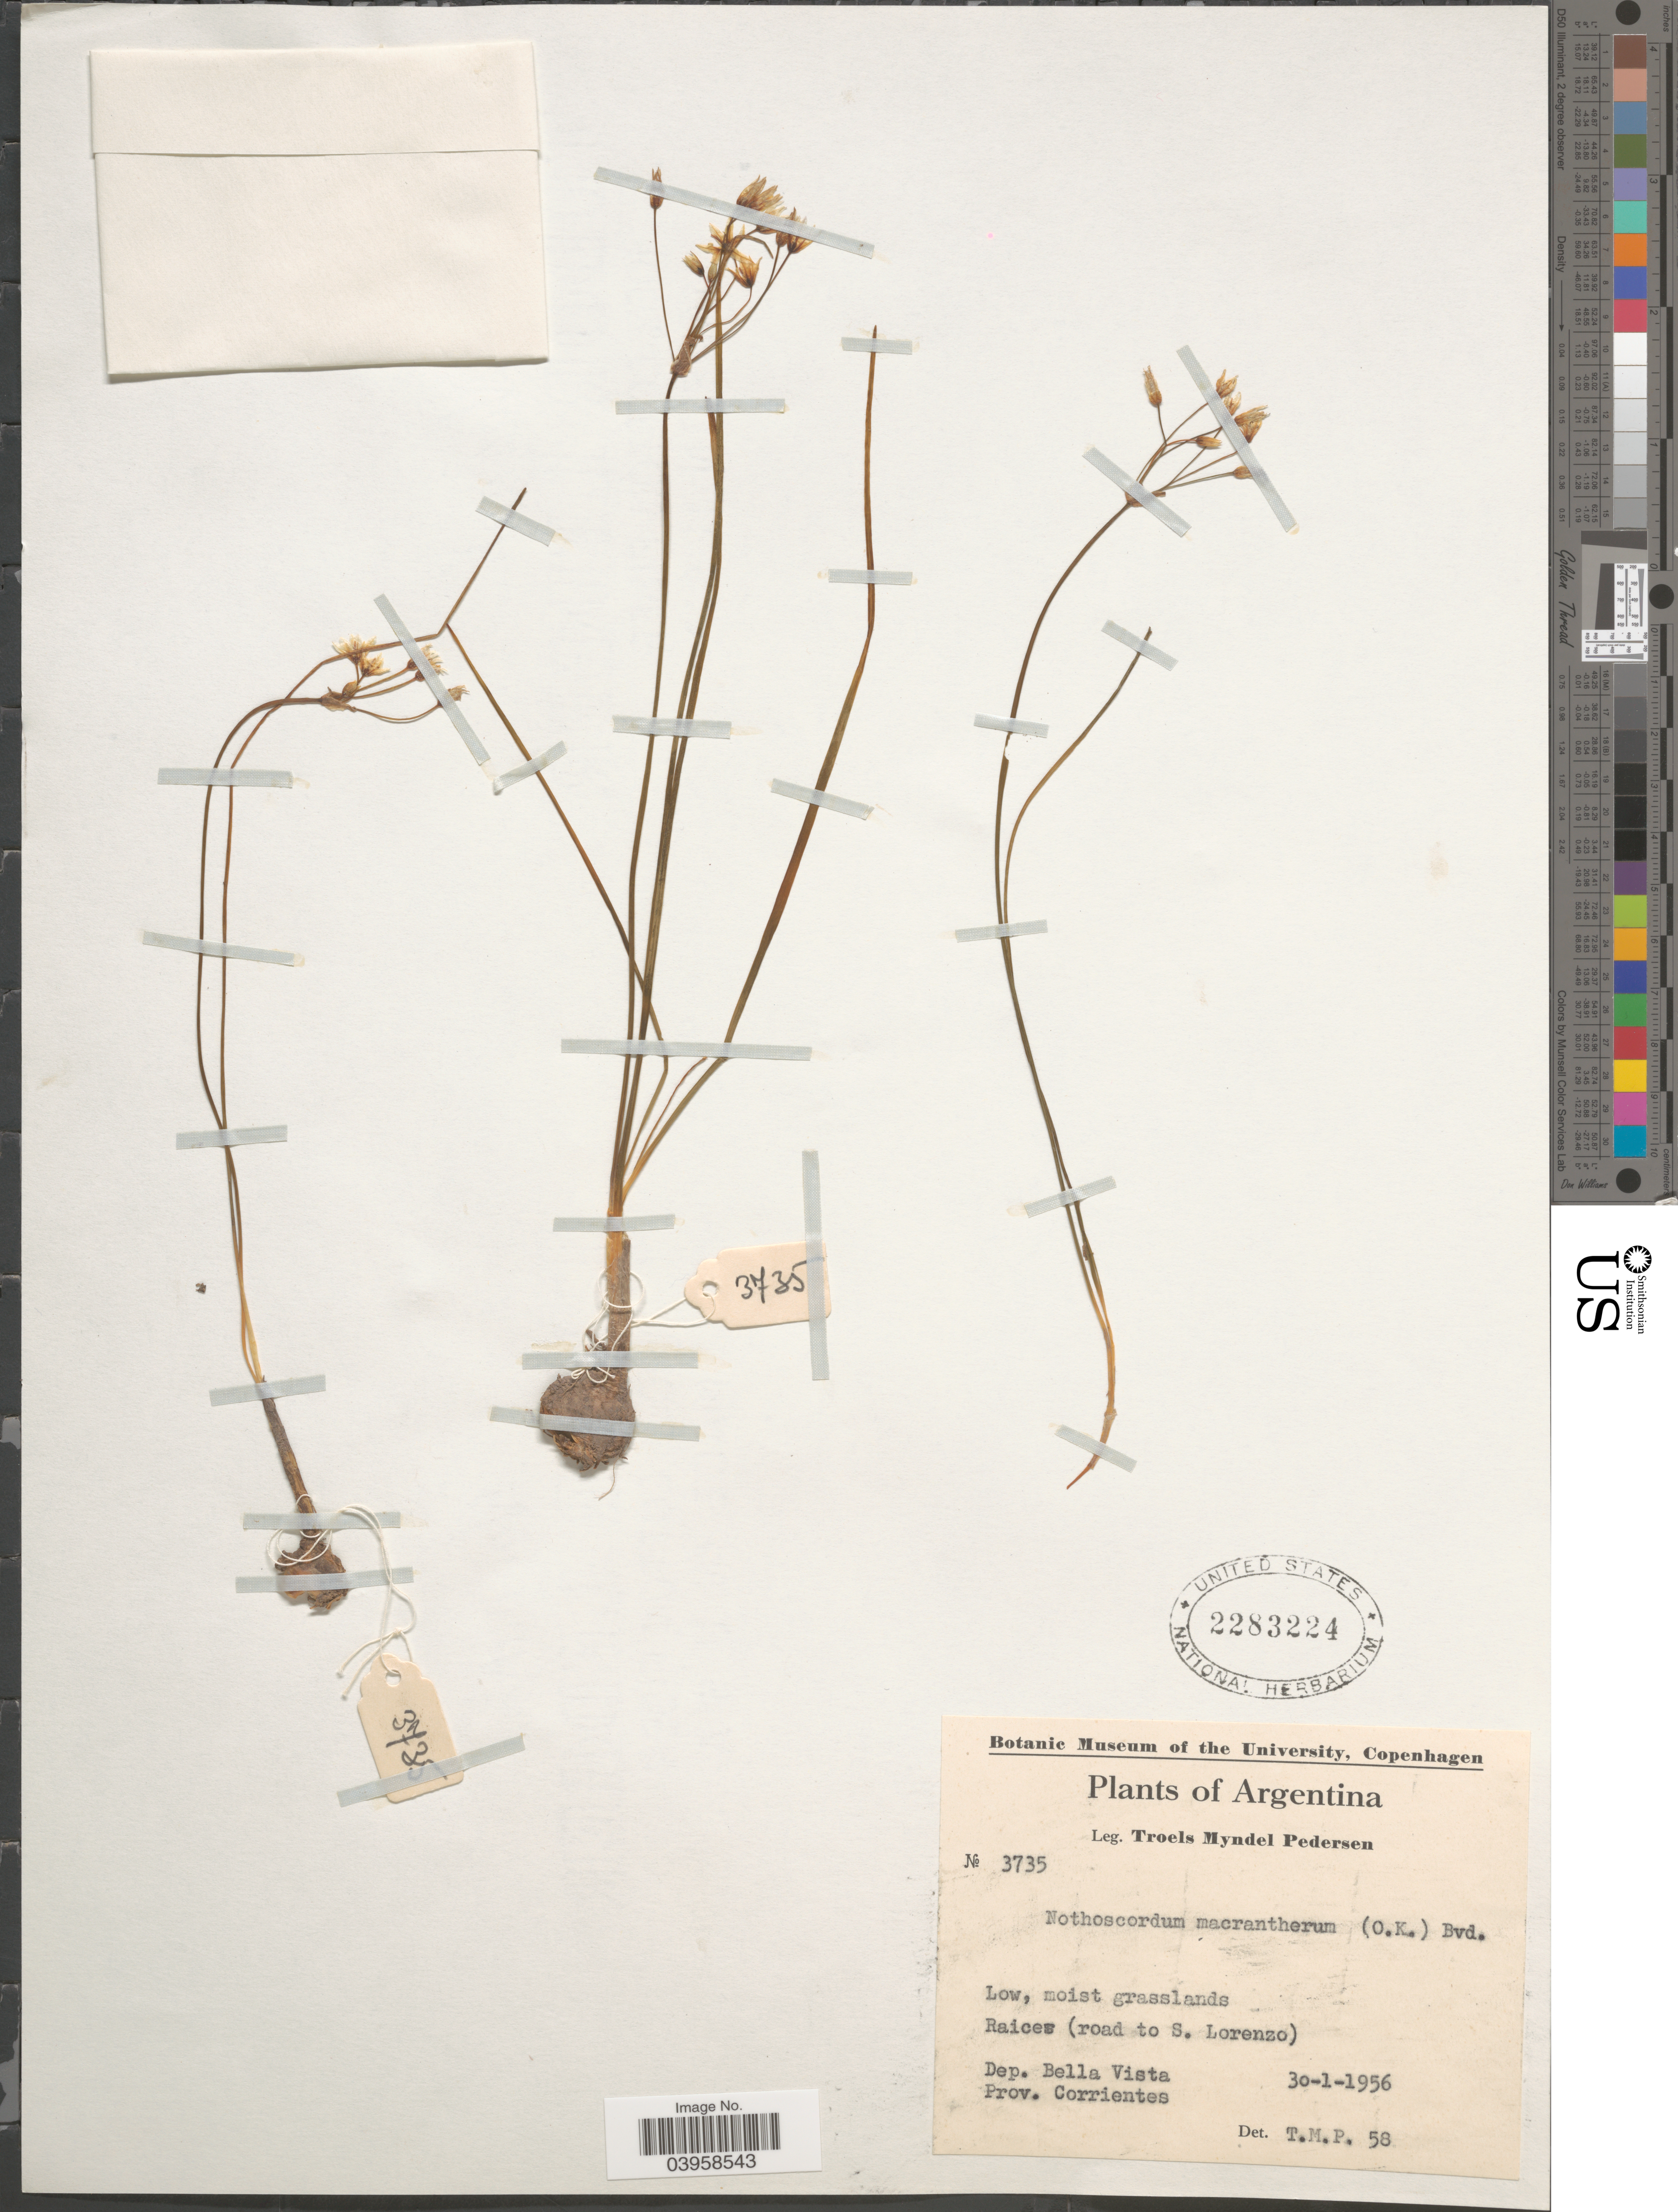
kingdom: Plantae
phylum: Tracheophyta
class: Liliopsida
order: Asparagales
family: Amaryllidaceae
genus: Nothoscordum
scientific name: Nothoscordum macrantherum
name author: (Kunth) Beauverd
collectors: T. Pederson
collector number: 3735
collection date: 1956-01-30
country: Argentina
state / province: Corrientes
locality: Raices (road to S. Lorenzo). Dep. Bella Vista.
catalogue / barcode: US 2283224